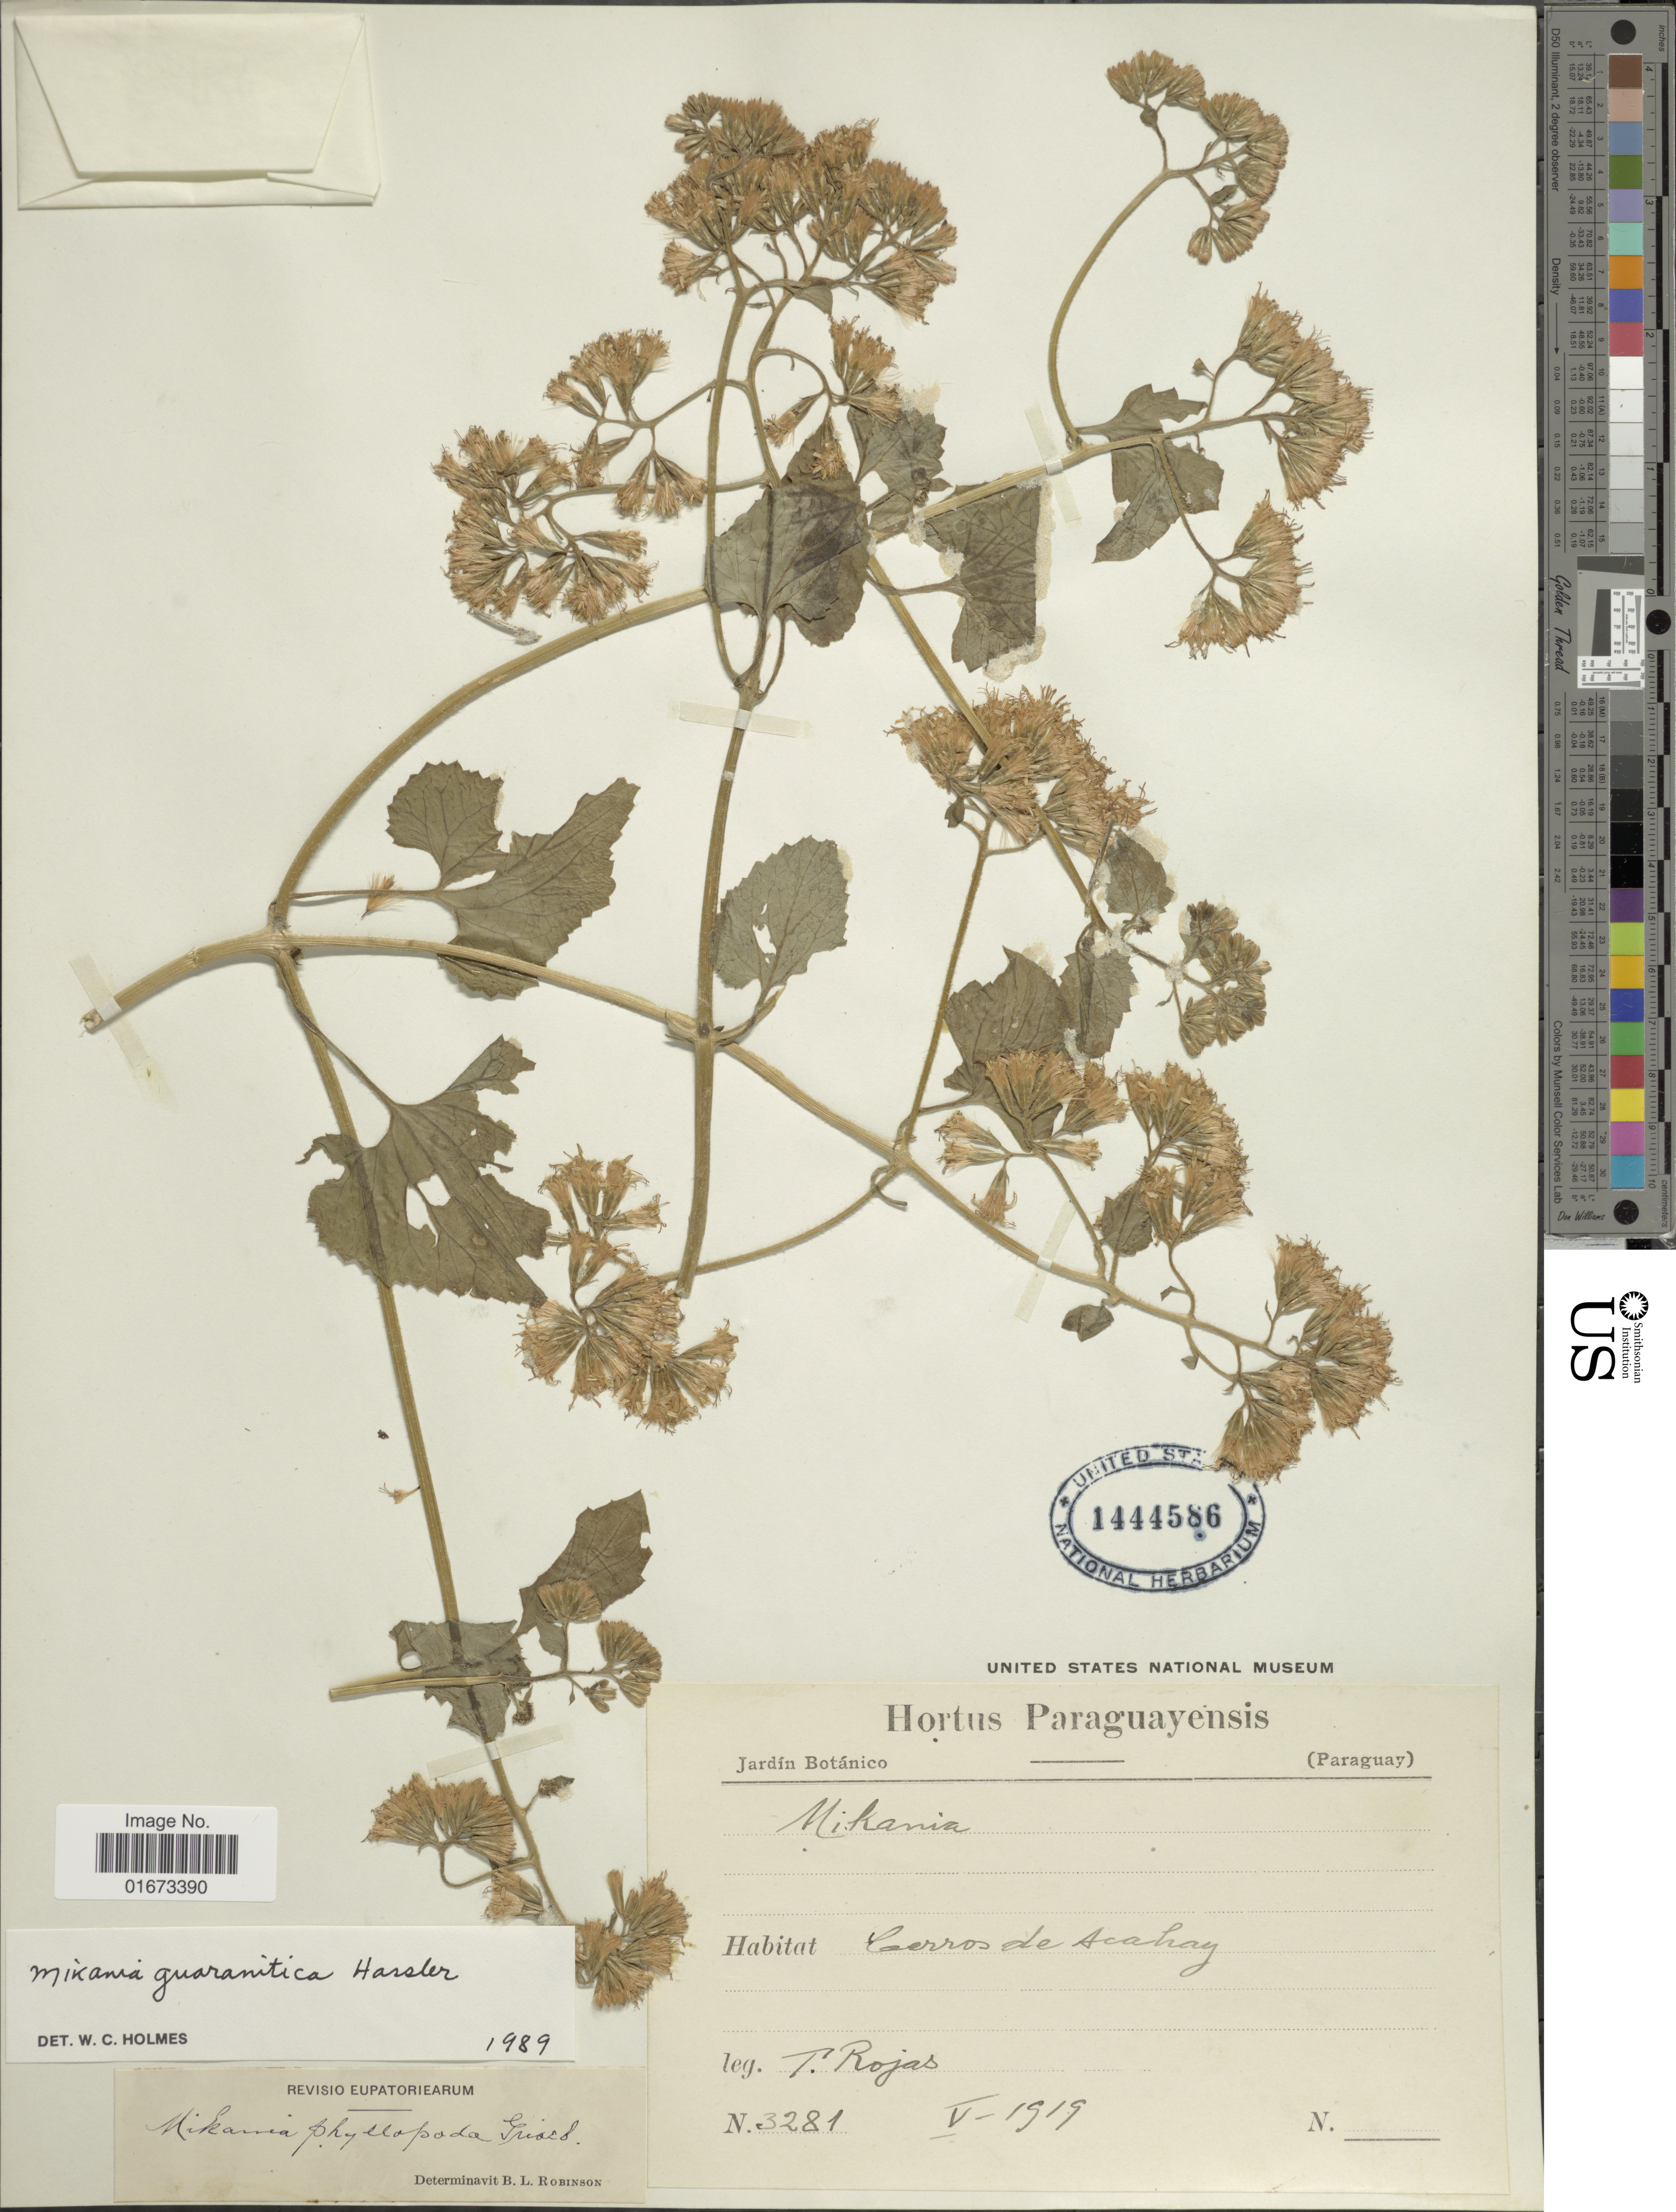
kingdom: Plantae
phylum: Tracheophyta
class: Magnoliopsida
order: Asterales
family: Asteraceae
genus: Mikania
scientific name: Mikania guaranitica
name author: Hassl.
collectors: T. Rojas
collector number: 3281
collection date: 1919-05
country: Paraguay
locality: Cerros de Acahay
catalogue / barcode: US 1444586